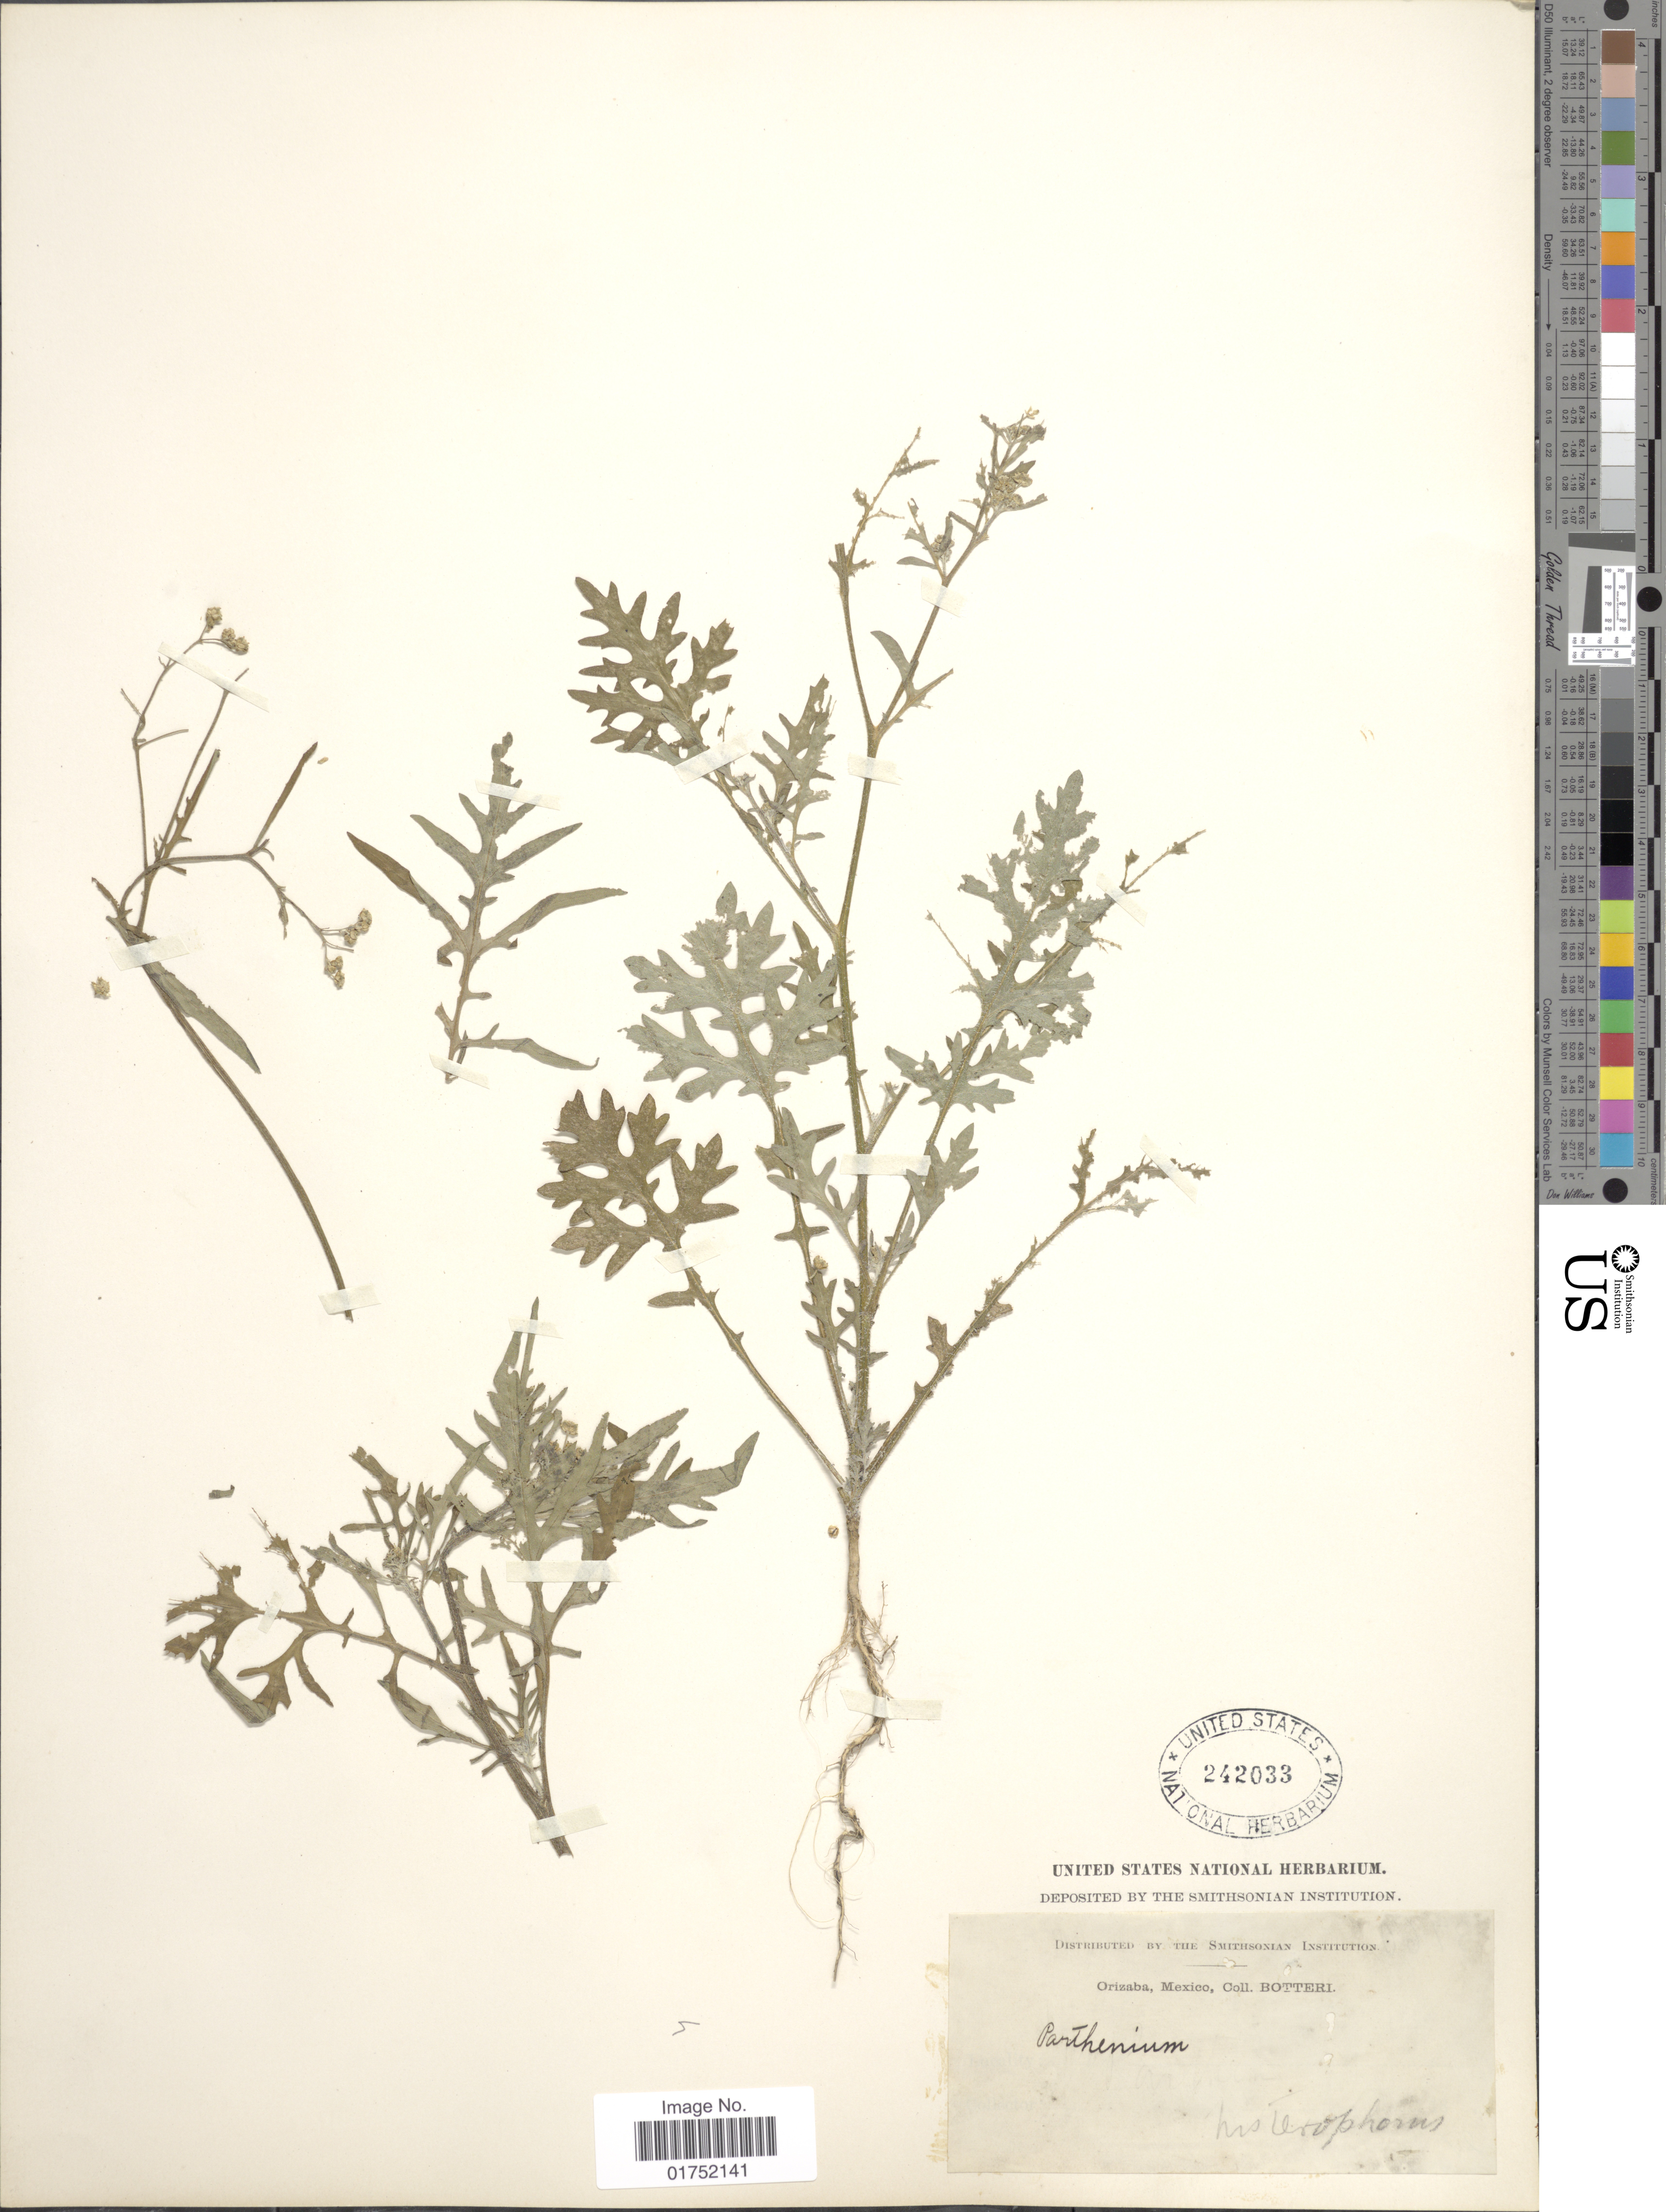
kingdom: Plantae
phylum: Tracheophyta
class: Magnoliopsida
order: Asterales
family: Asteraceae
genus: Parthenium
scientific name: Parthenium hysterophorus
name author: L.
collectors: -. Botteri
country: Mexico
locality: Orizaba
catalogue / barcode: US 242033